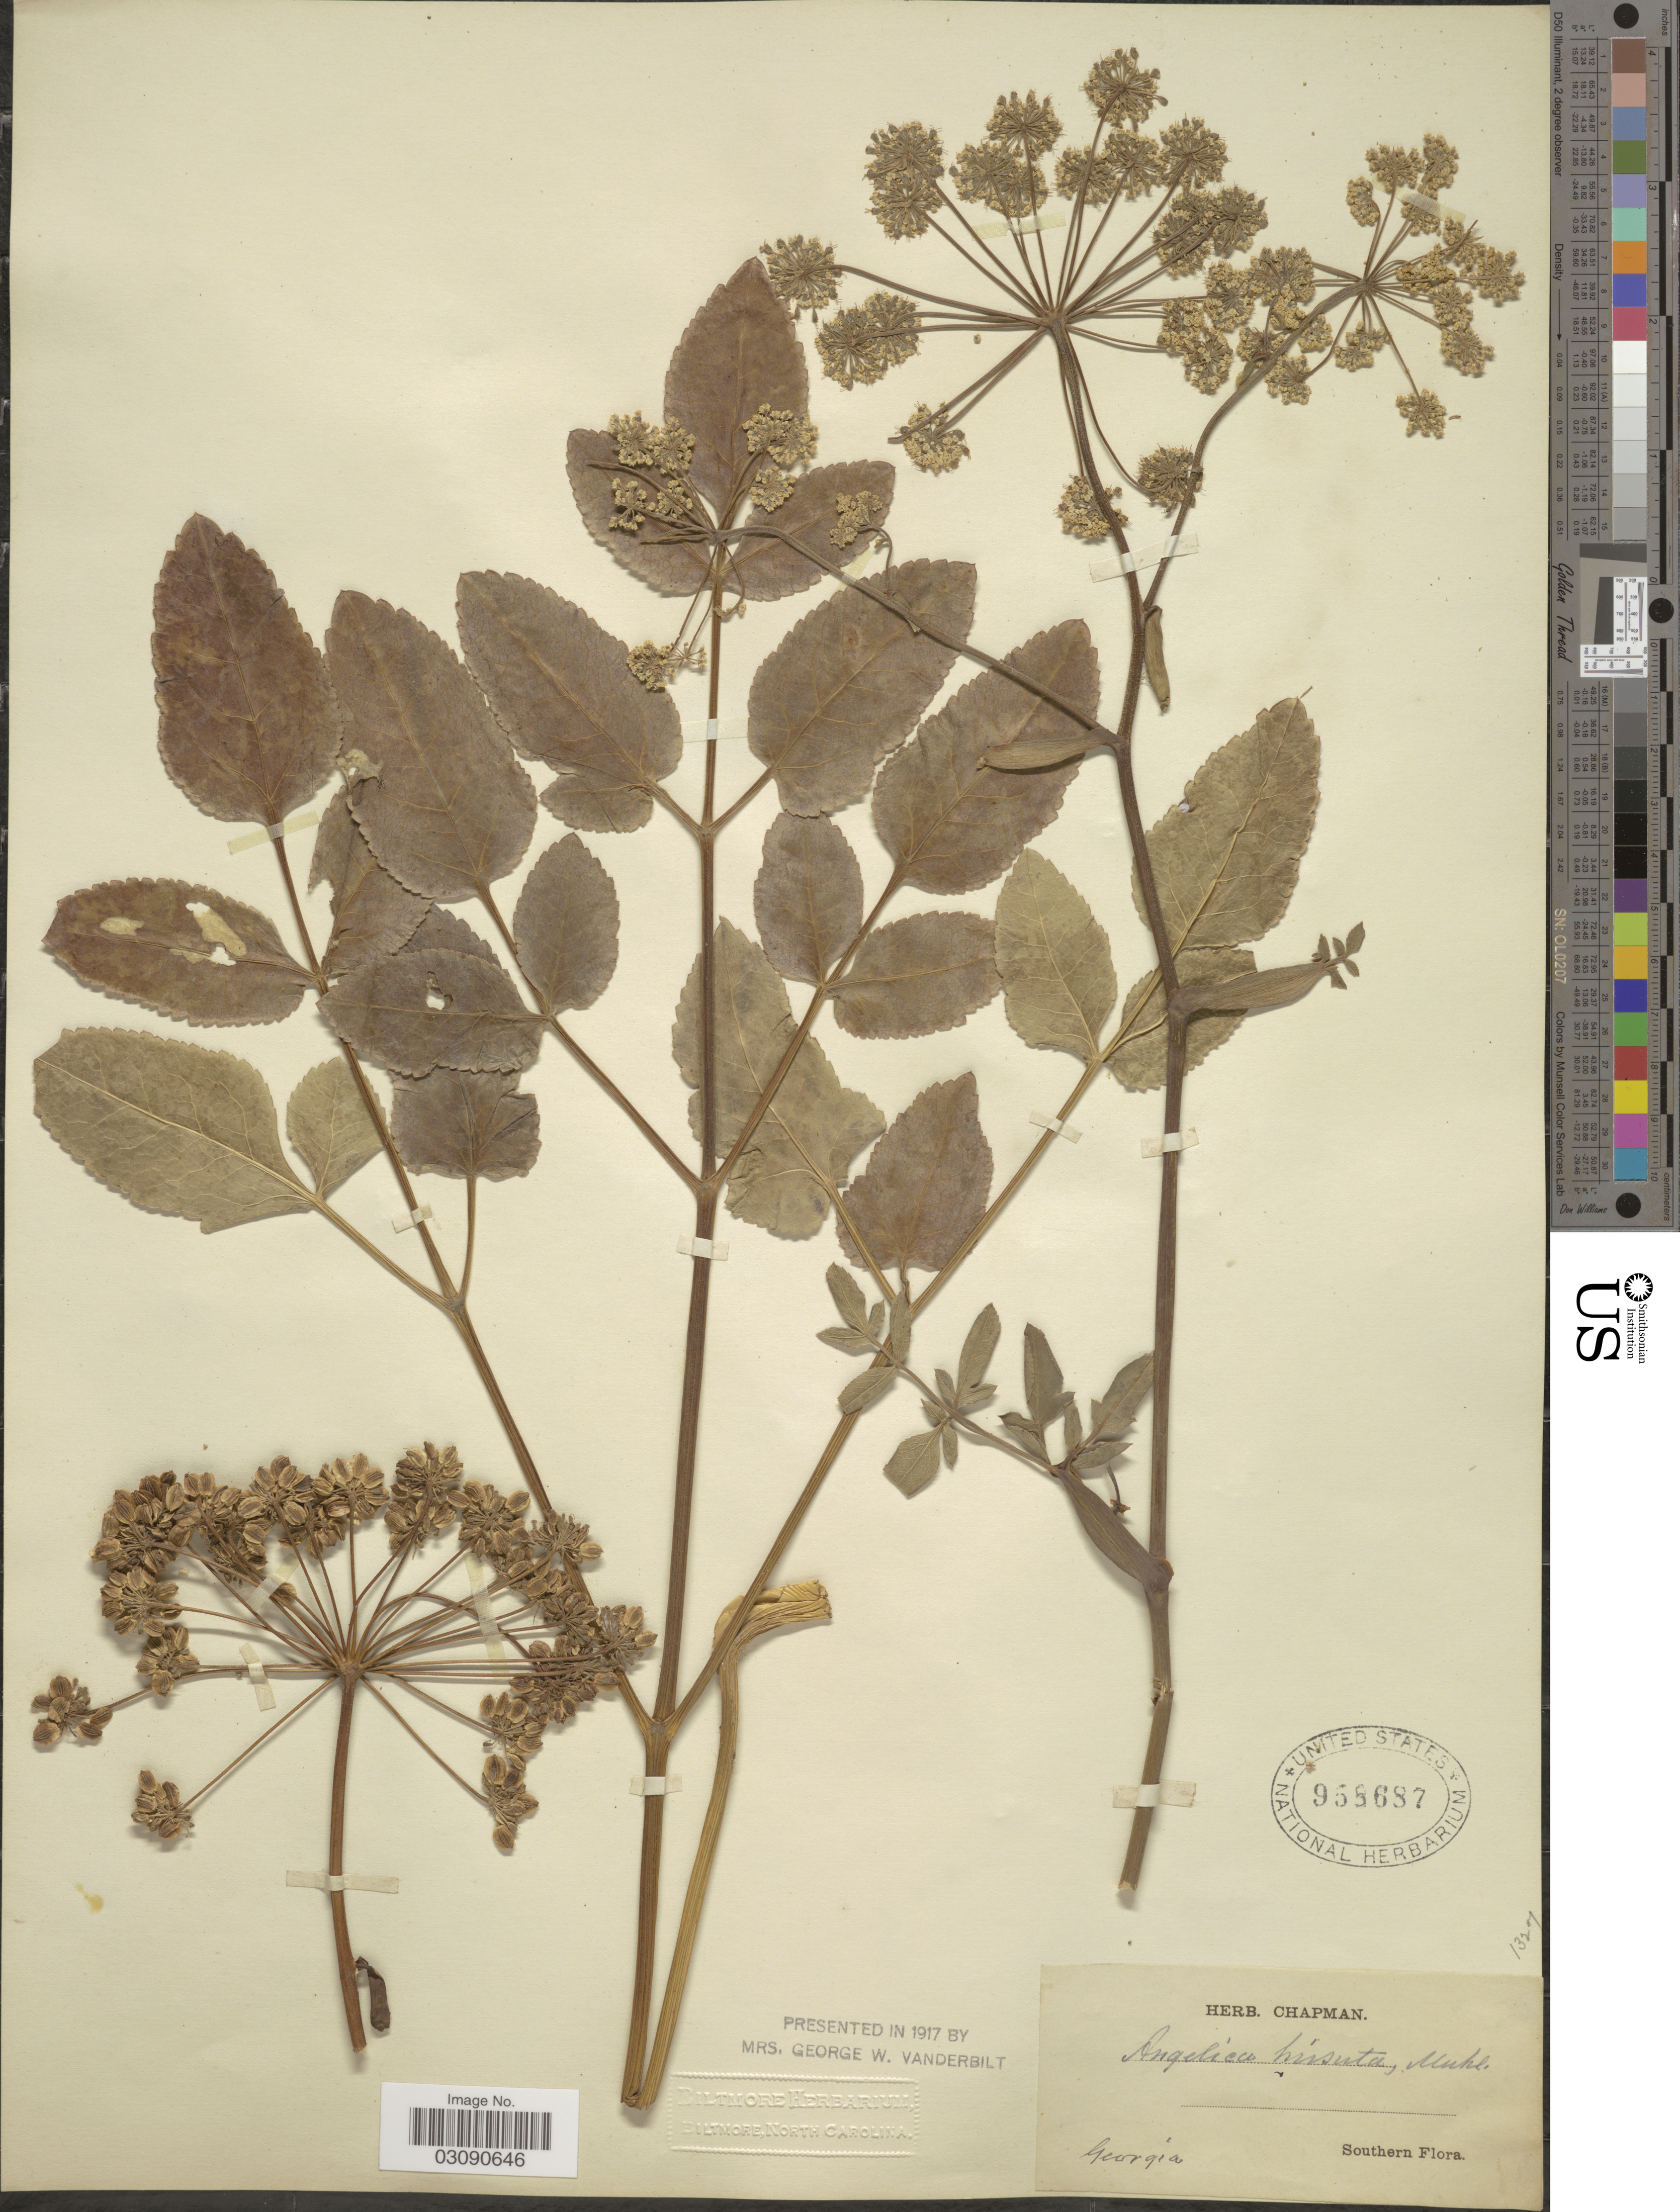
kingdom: Plantae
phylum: Tracheophyta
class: Magnoliopsida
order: Apiales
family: Apiaceae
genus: Angelica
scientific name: Angelica venenosa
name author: (Greenway) Fernald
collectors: ex herb. Chapman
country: United States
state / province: Georgia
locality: Southern.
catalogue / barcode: US 966687